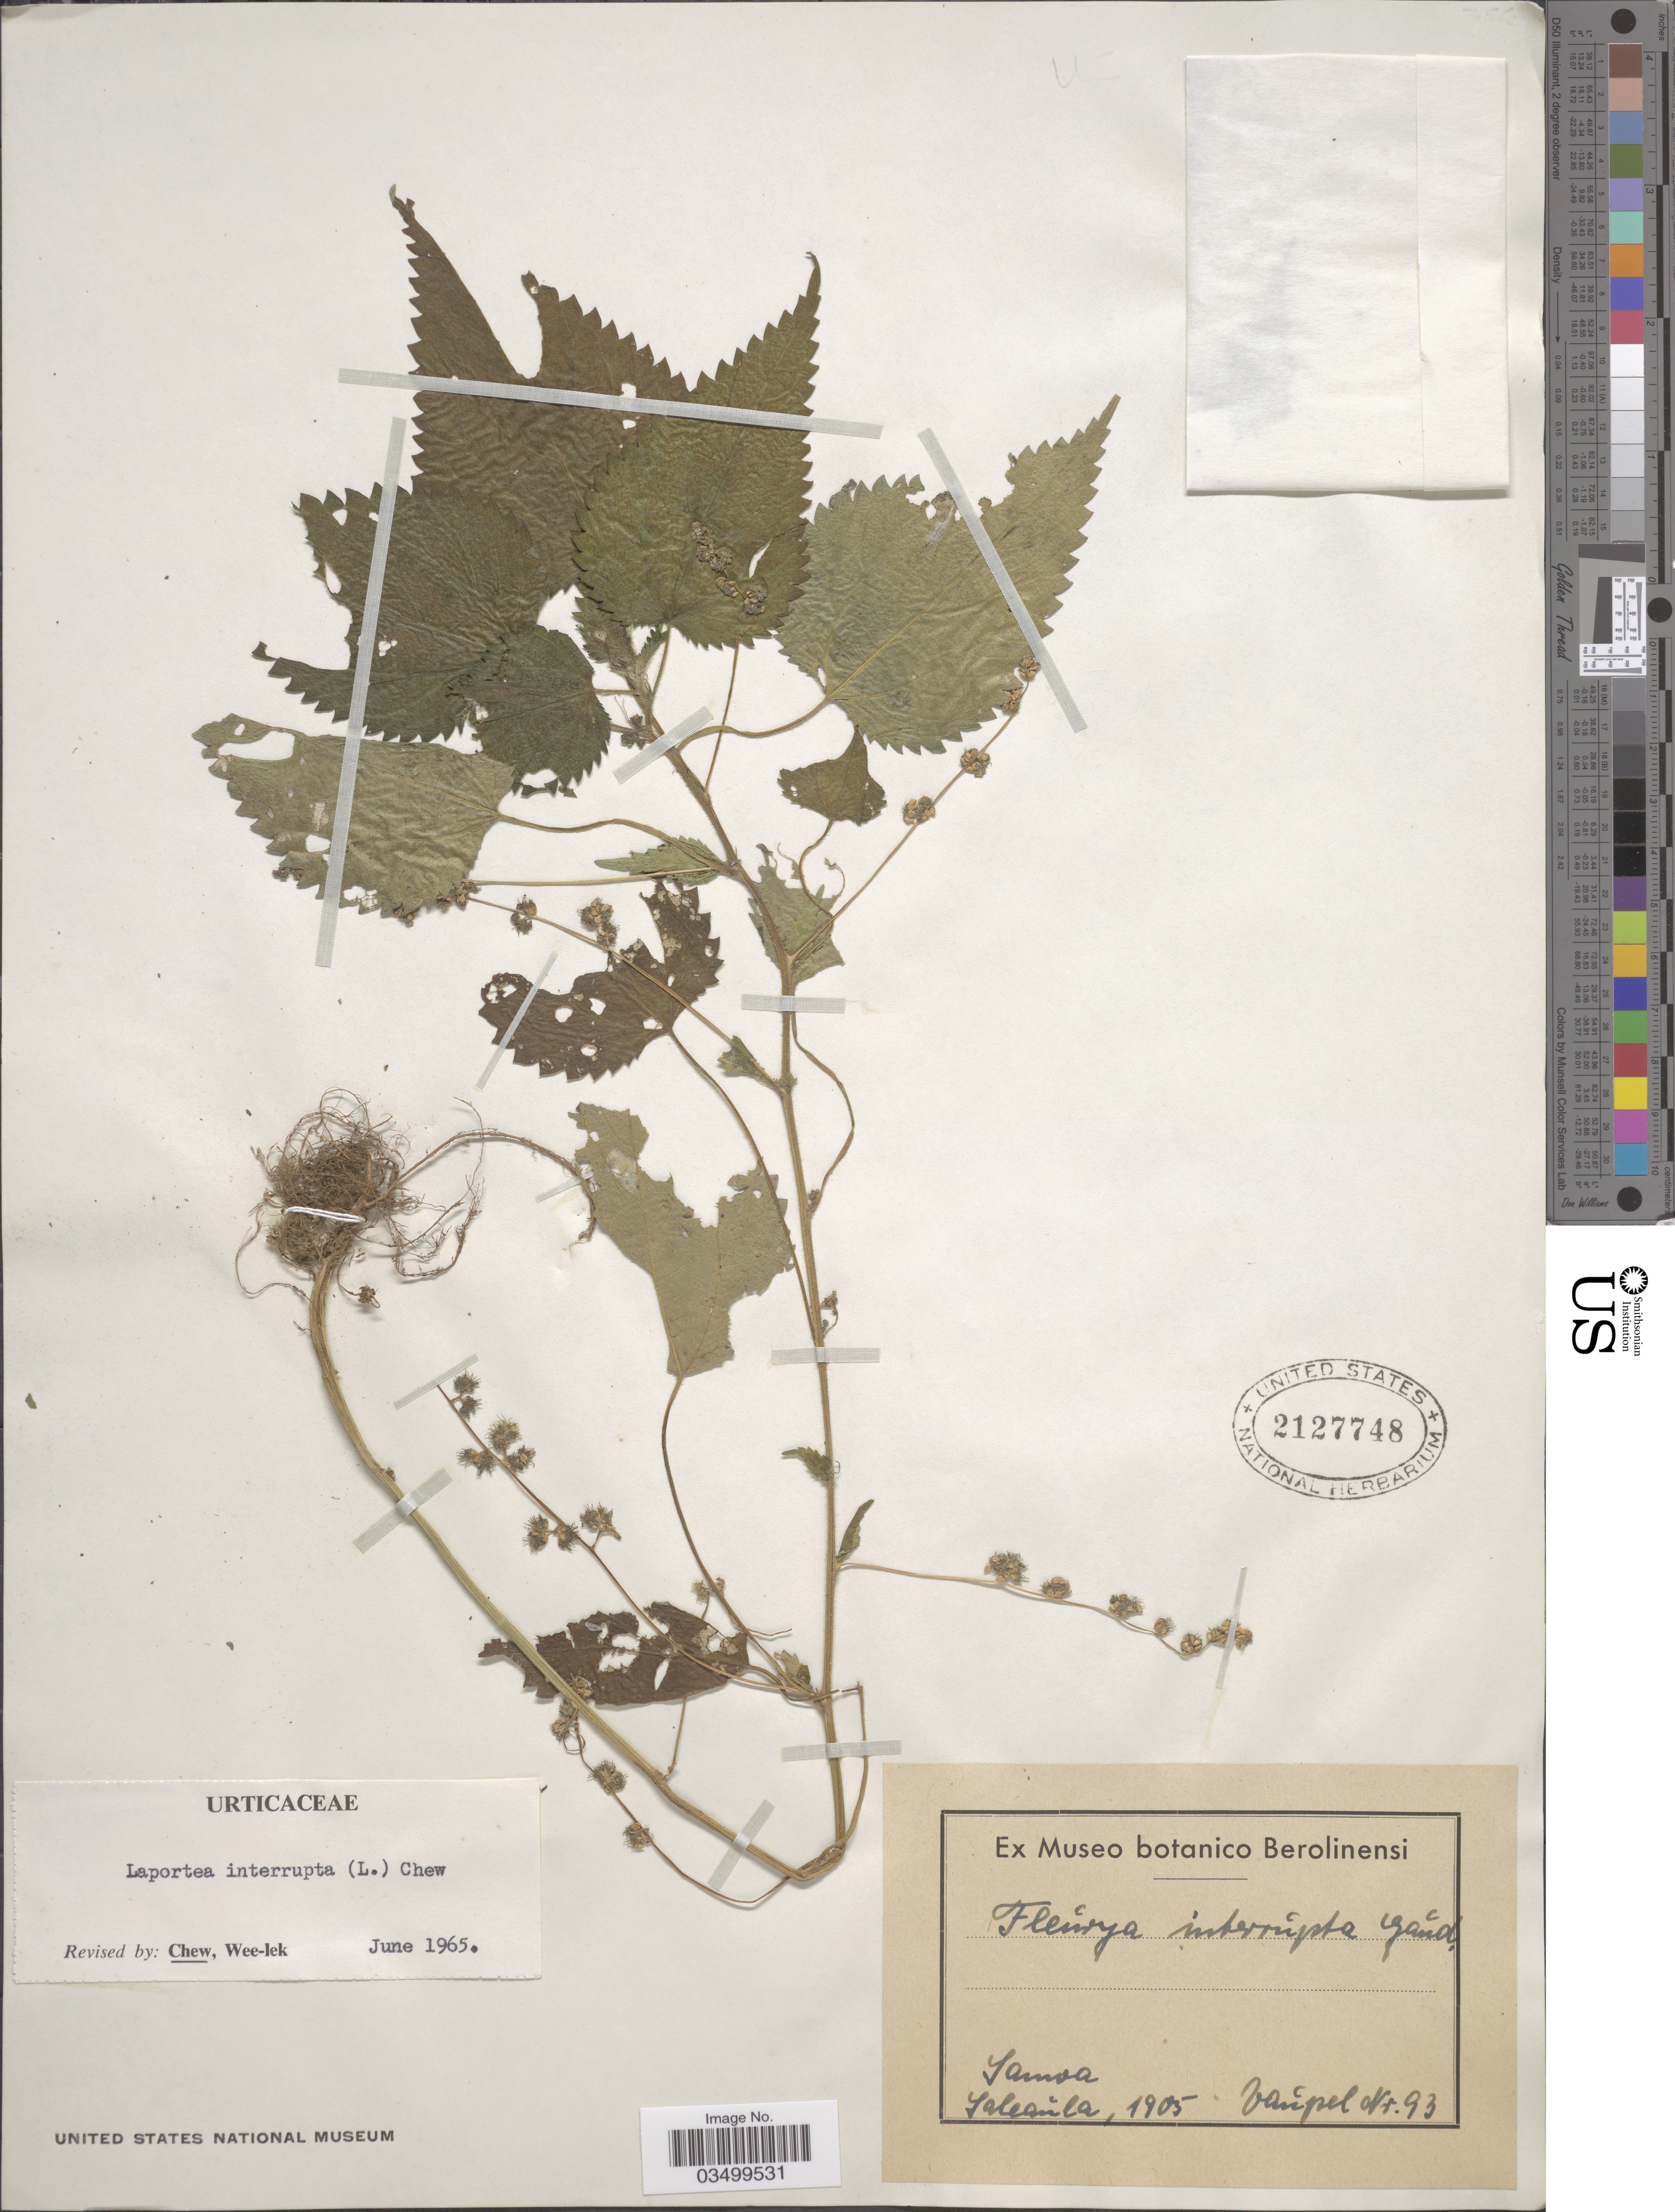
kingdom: Plantae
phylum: Tracheophyta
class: Magnoliopsida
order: Rosales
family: Urticaceae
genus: Laportea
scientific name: Laportea interrupta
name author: (L.) Chew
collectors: Vaupel, --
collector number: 93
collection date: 1903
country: Samoa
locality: Samoa. Salequila*.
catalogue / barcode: US 2127748